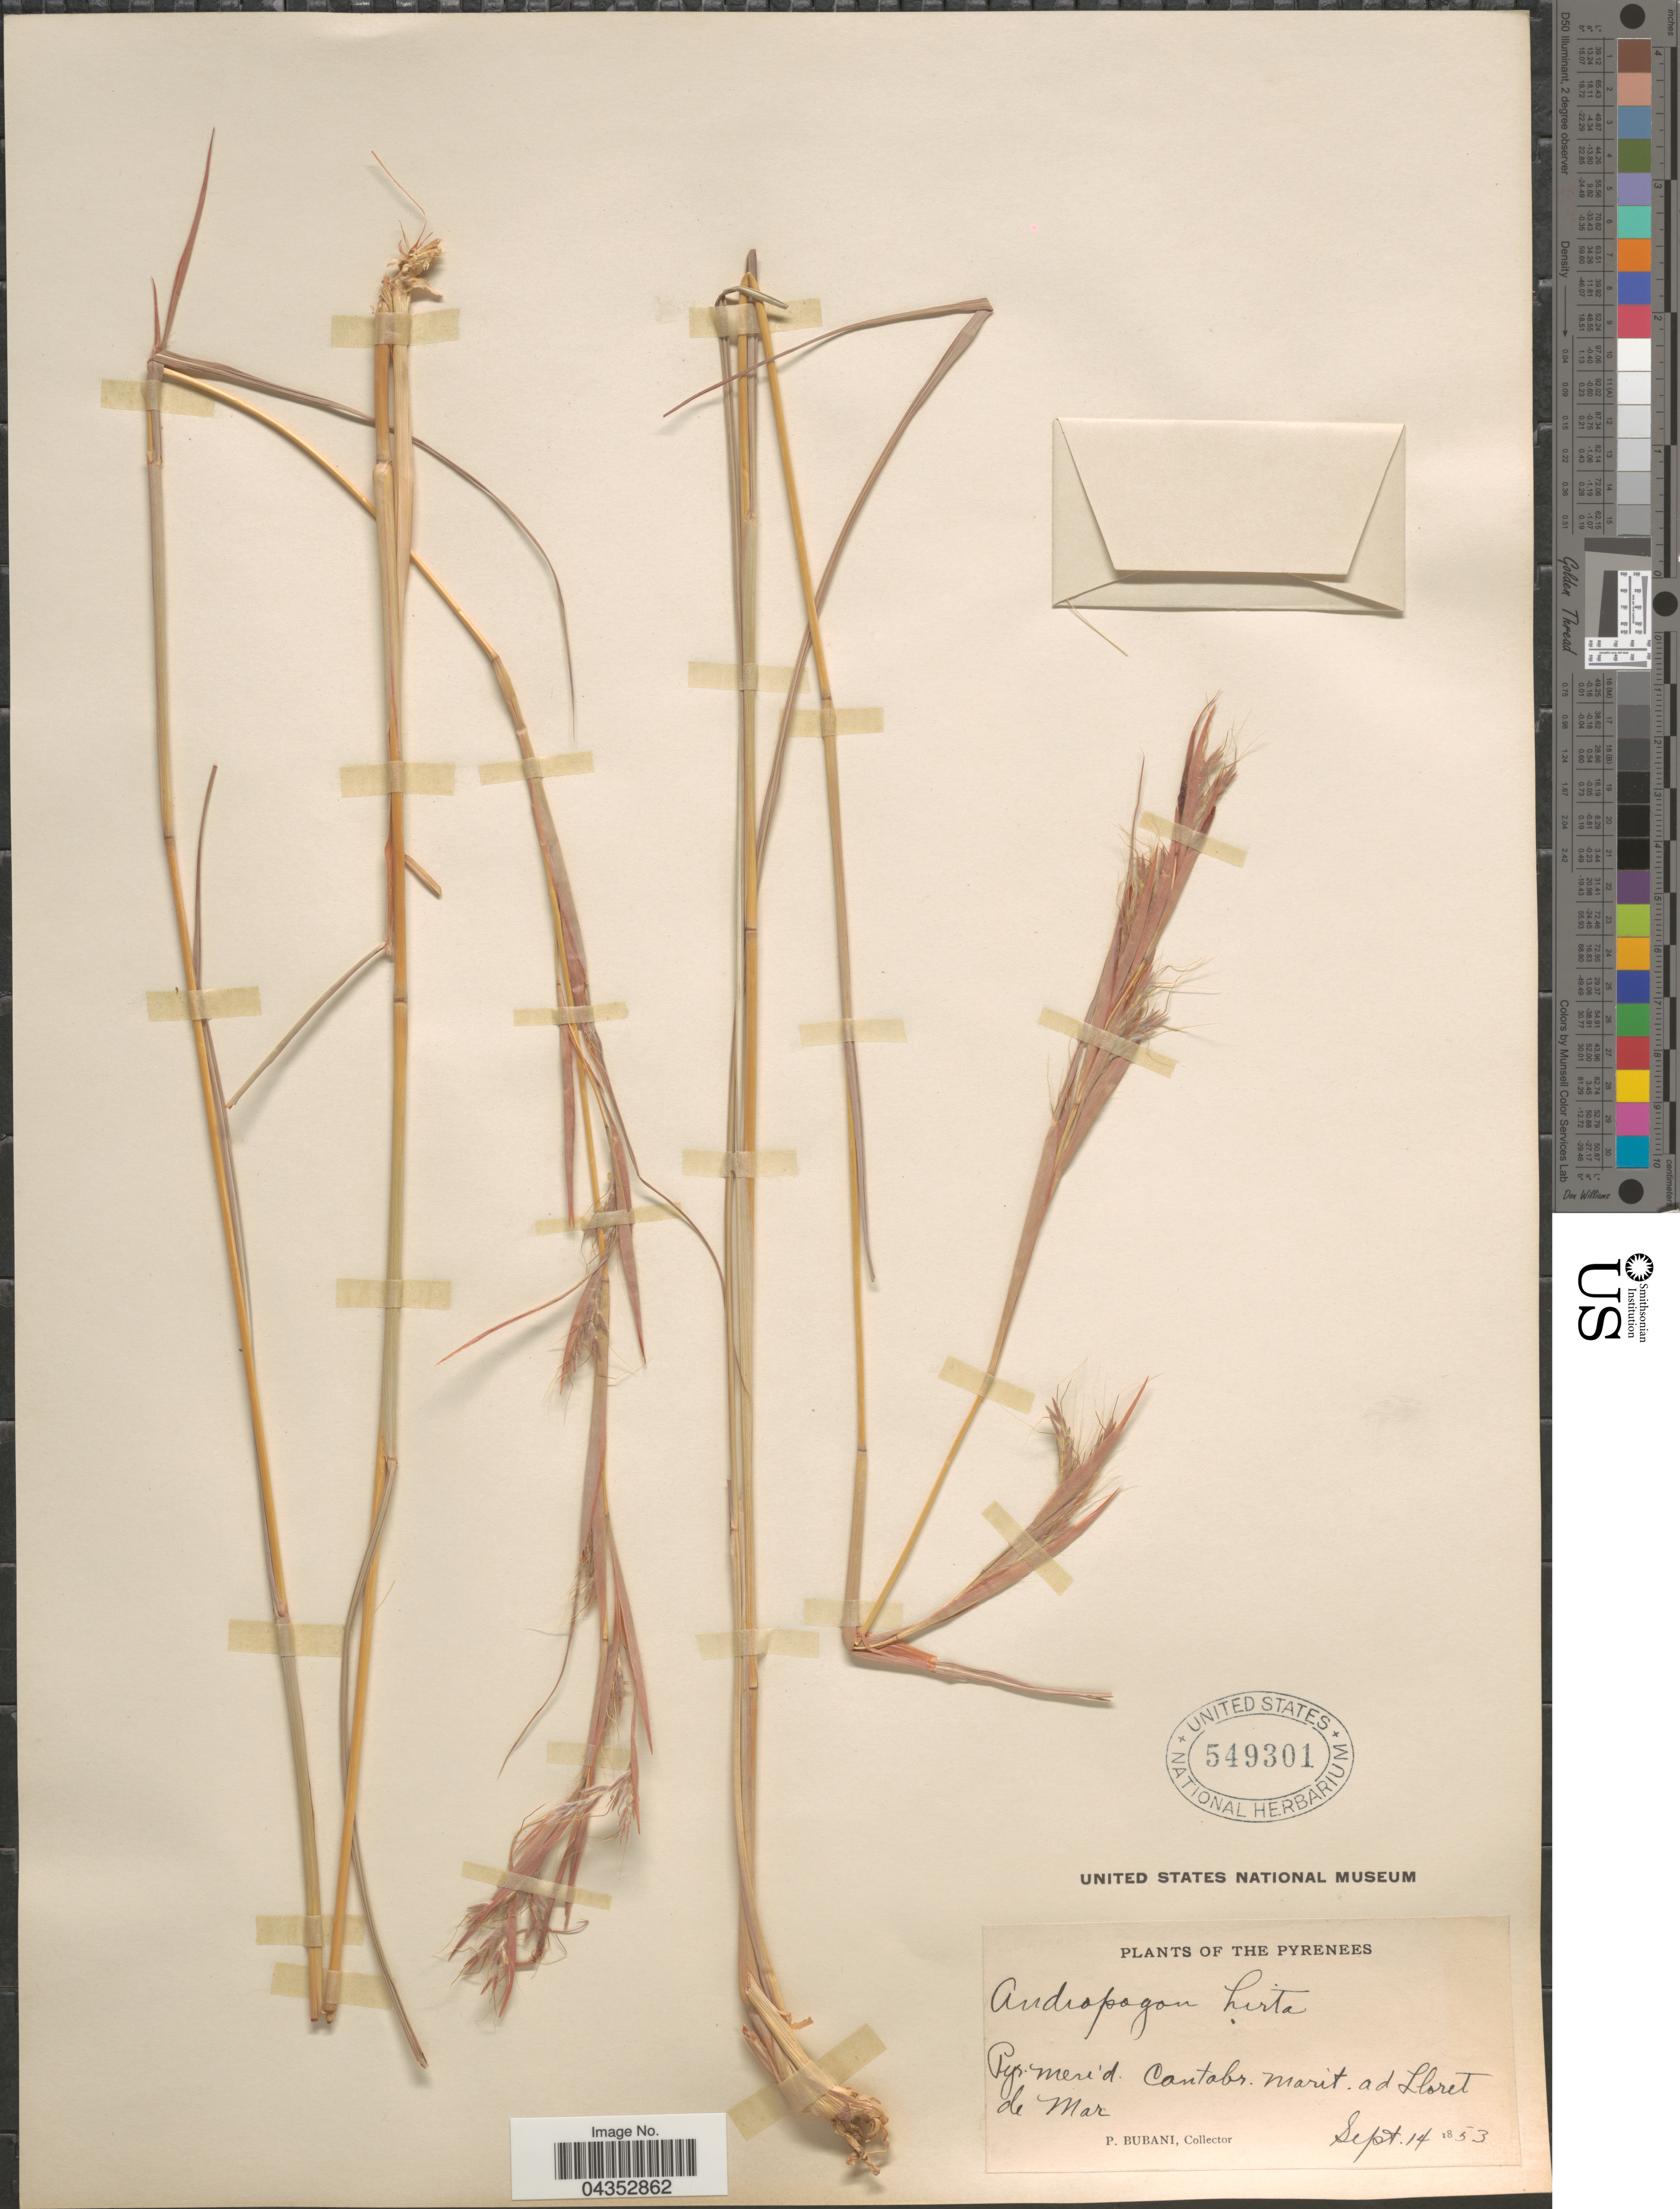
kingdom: Plantae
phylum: Tracheophyta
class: Liliopsida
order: Poales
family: Poaceae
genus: Hyparrhenia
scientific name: Hyparrhenia hirta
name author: (L.) Stapf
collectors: P. Bubani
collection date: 1853-09-14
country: Spain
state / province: Cantabria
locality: Pyrenees. Pyr. Merid. Cantabr. Marit. ad Lloret de Mar.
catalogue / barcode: US 549301